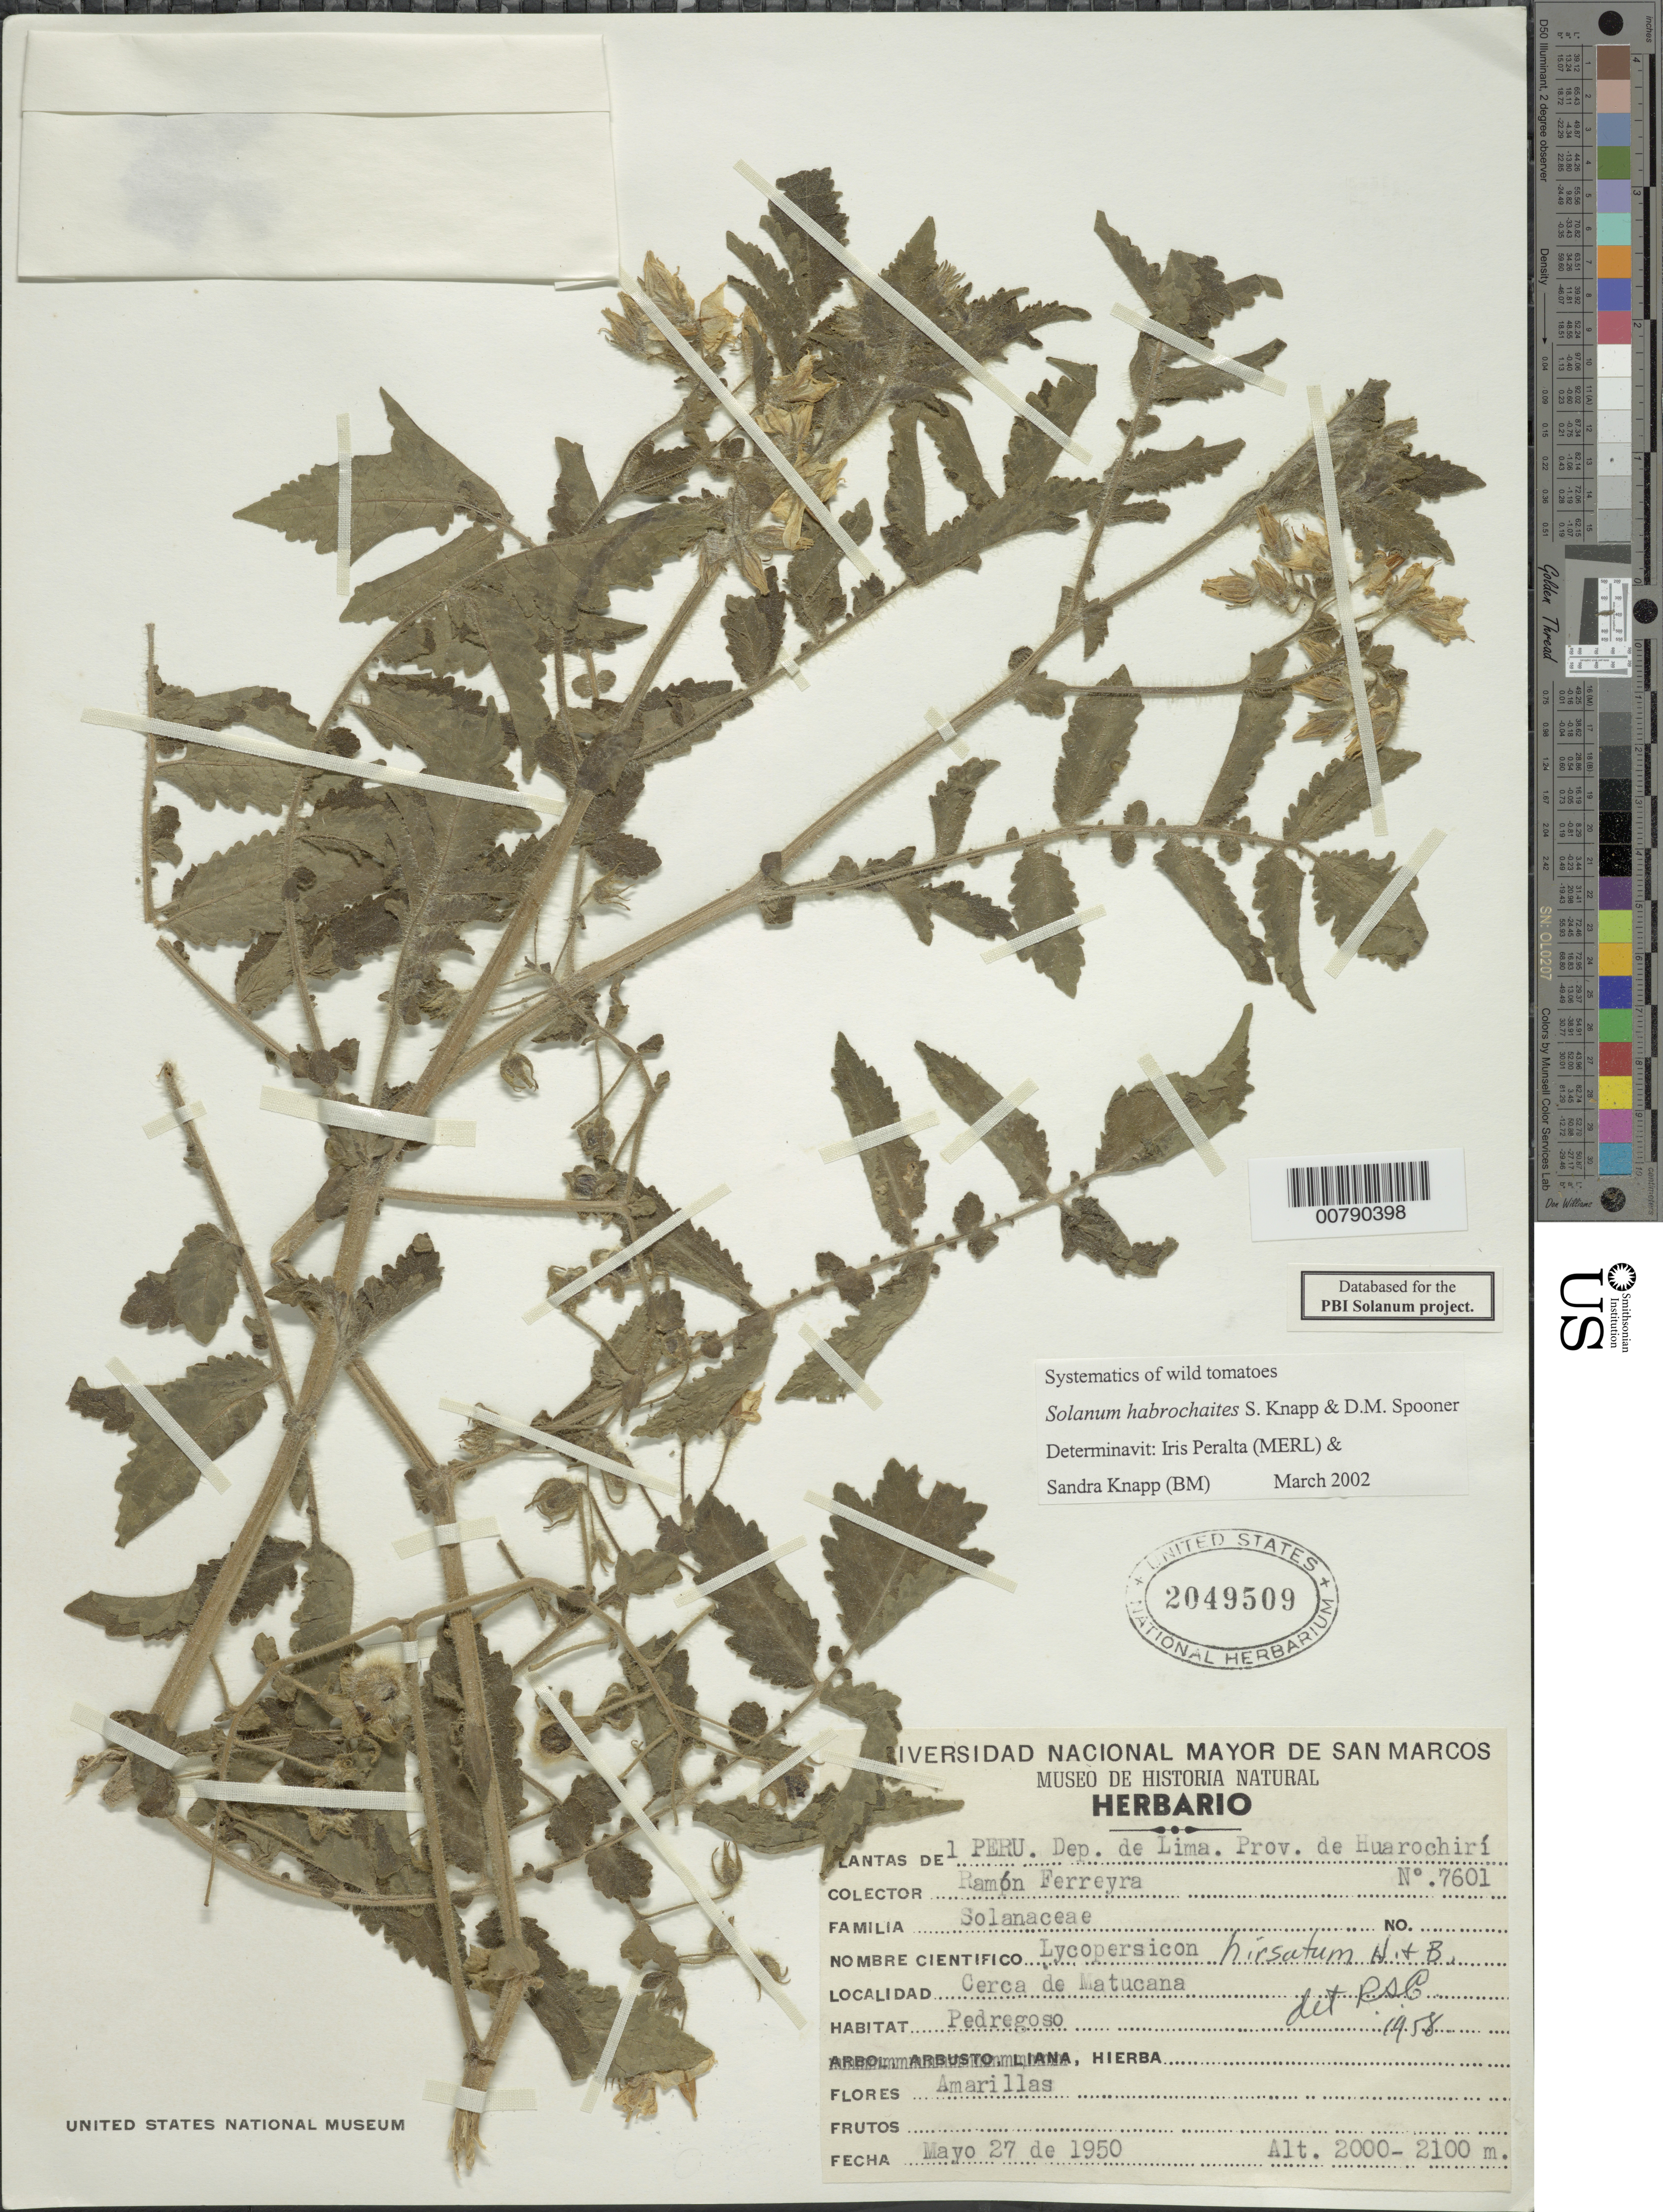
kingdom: Plantae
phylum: Tracheophyta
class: Magnoliopsida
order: Solanales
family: Solanaceae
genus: Solanum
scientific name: Solanum habrochaites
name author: S. Knapp & D.M. Spooner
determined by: Peralta, Iris E.; Knapp, S. D.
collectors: R. A. Ferreyra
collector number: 7601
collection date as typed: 27 May 1950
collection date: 1950-05-27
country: Peru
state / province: Lima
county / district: Huarochirí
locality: cerca a Matucana, carretera Lima-La Oroya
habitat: monte bajo, pedregoso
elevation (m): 2000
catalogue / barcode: US 2049509